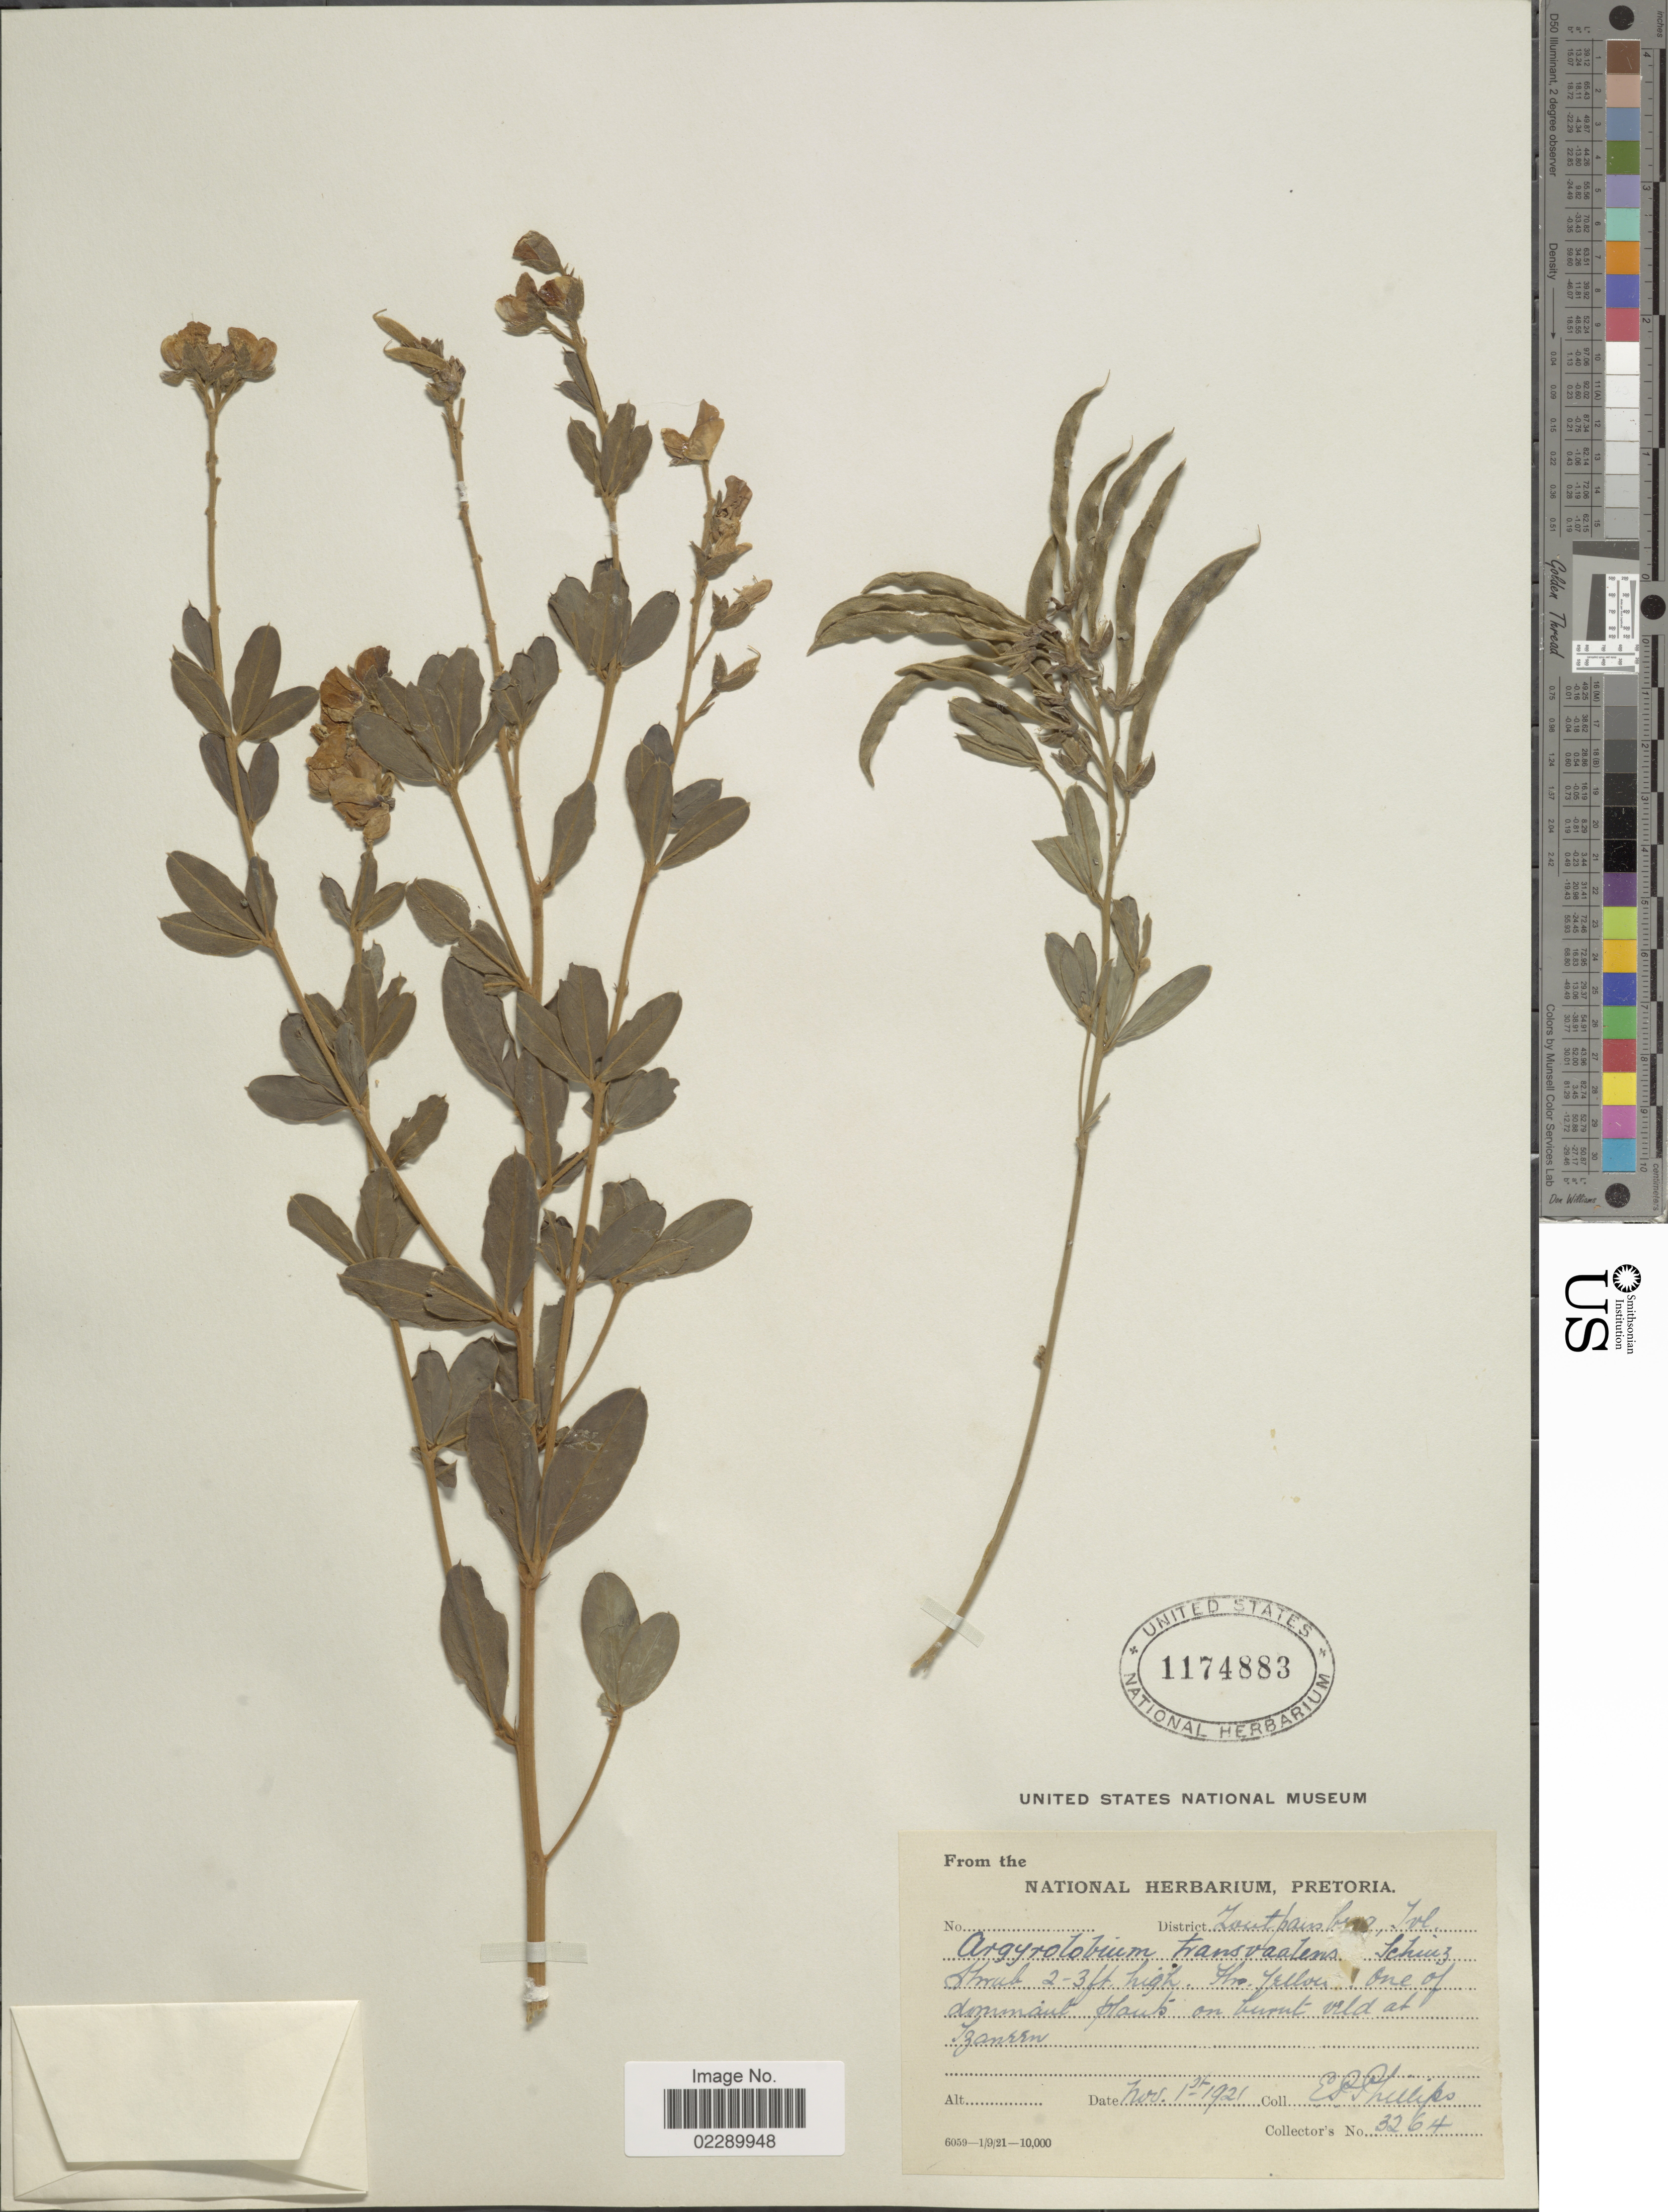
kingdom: Plantae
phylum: Tracheophyta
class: Magnoliopsida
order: Fabales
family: Fabaceae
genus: Argyrolobium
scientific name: Argyrolobium transvaalense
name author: Schinz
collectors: E. Phillips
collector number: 3264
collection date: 1921-11-01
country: South Africa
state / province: Limpopo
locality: Zoutpansberg, Tvl.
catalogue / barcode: US 1174883